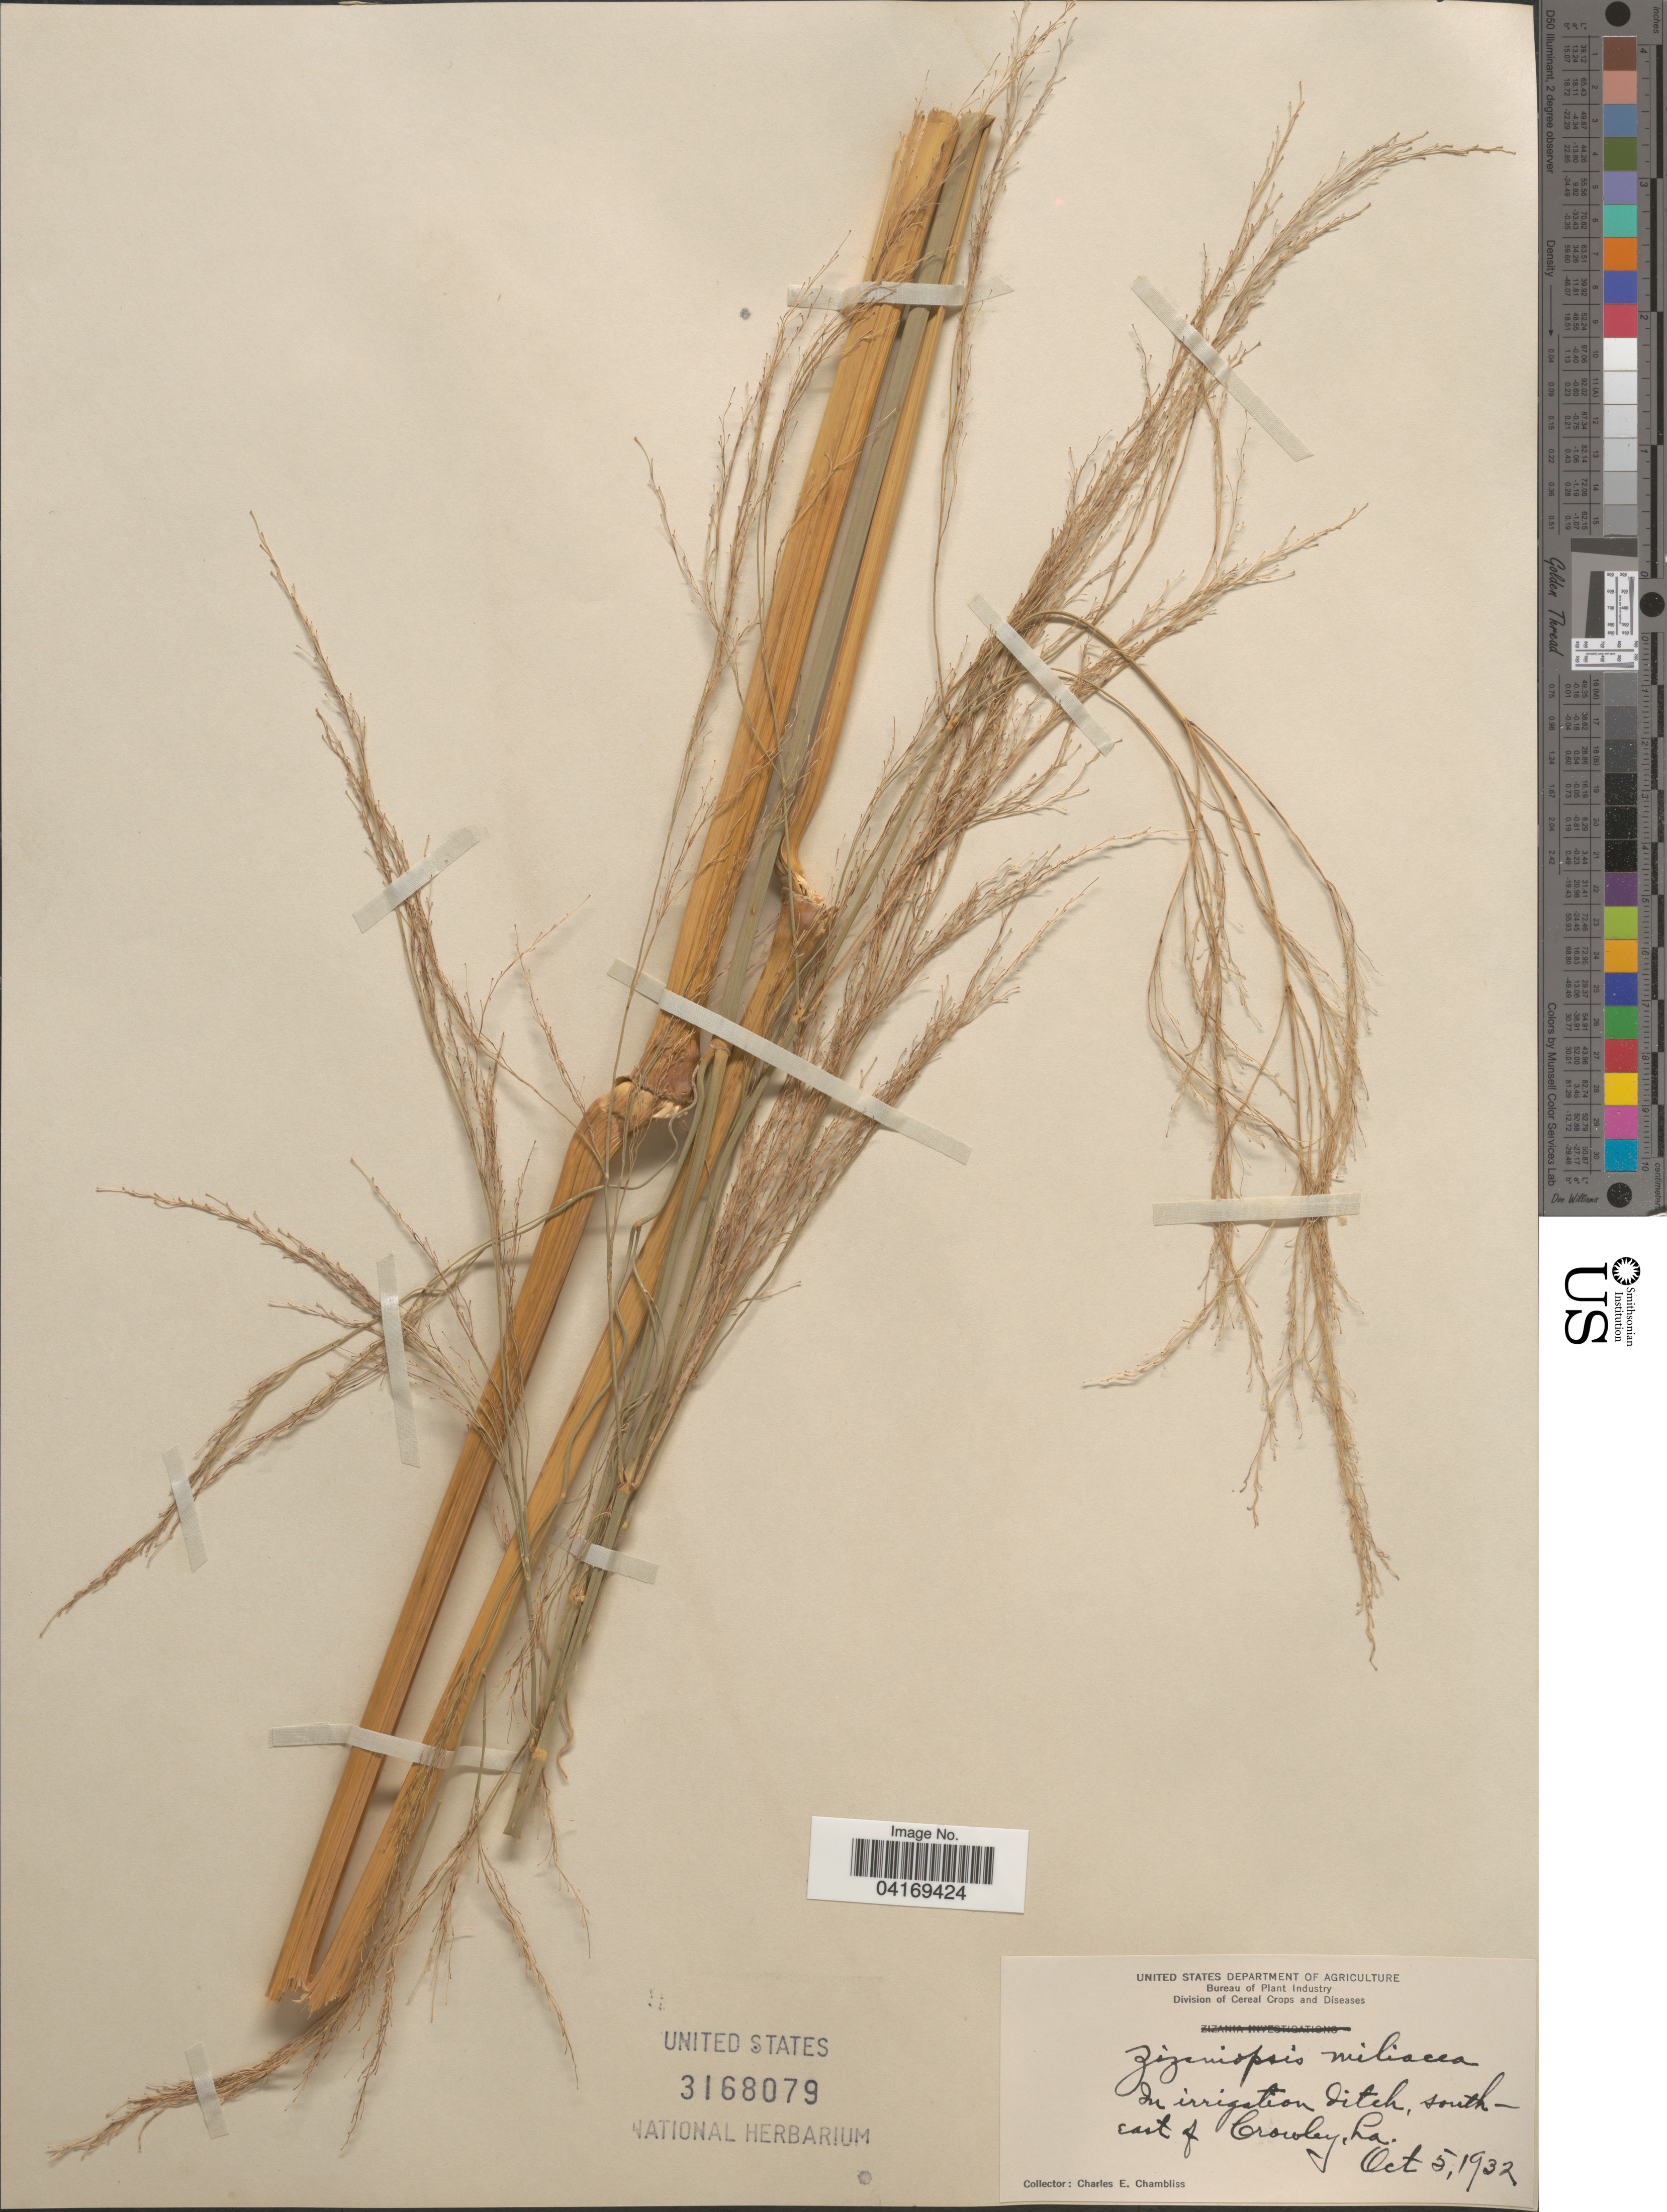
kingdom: Plantae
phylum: Tracheophyta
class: Liliopsida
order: Poales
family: Poaceae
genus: Zizaniopsis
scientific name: Zizaniopsis miliacea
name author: (Michx.) Döll & Asch.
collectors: C. Chambliss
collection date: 1932-10-05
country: United States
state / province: Louisiana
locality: In irrigation ditch, southeast of Crowley.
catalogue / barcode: US 3168079